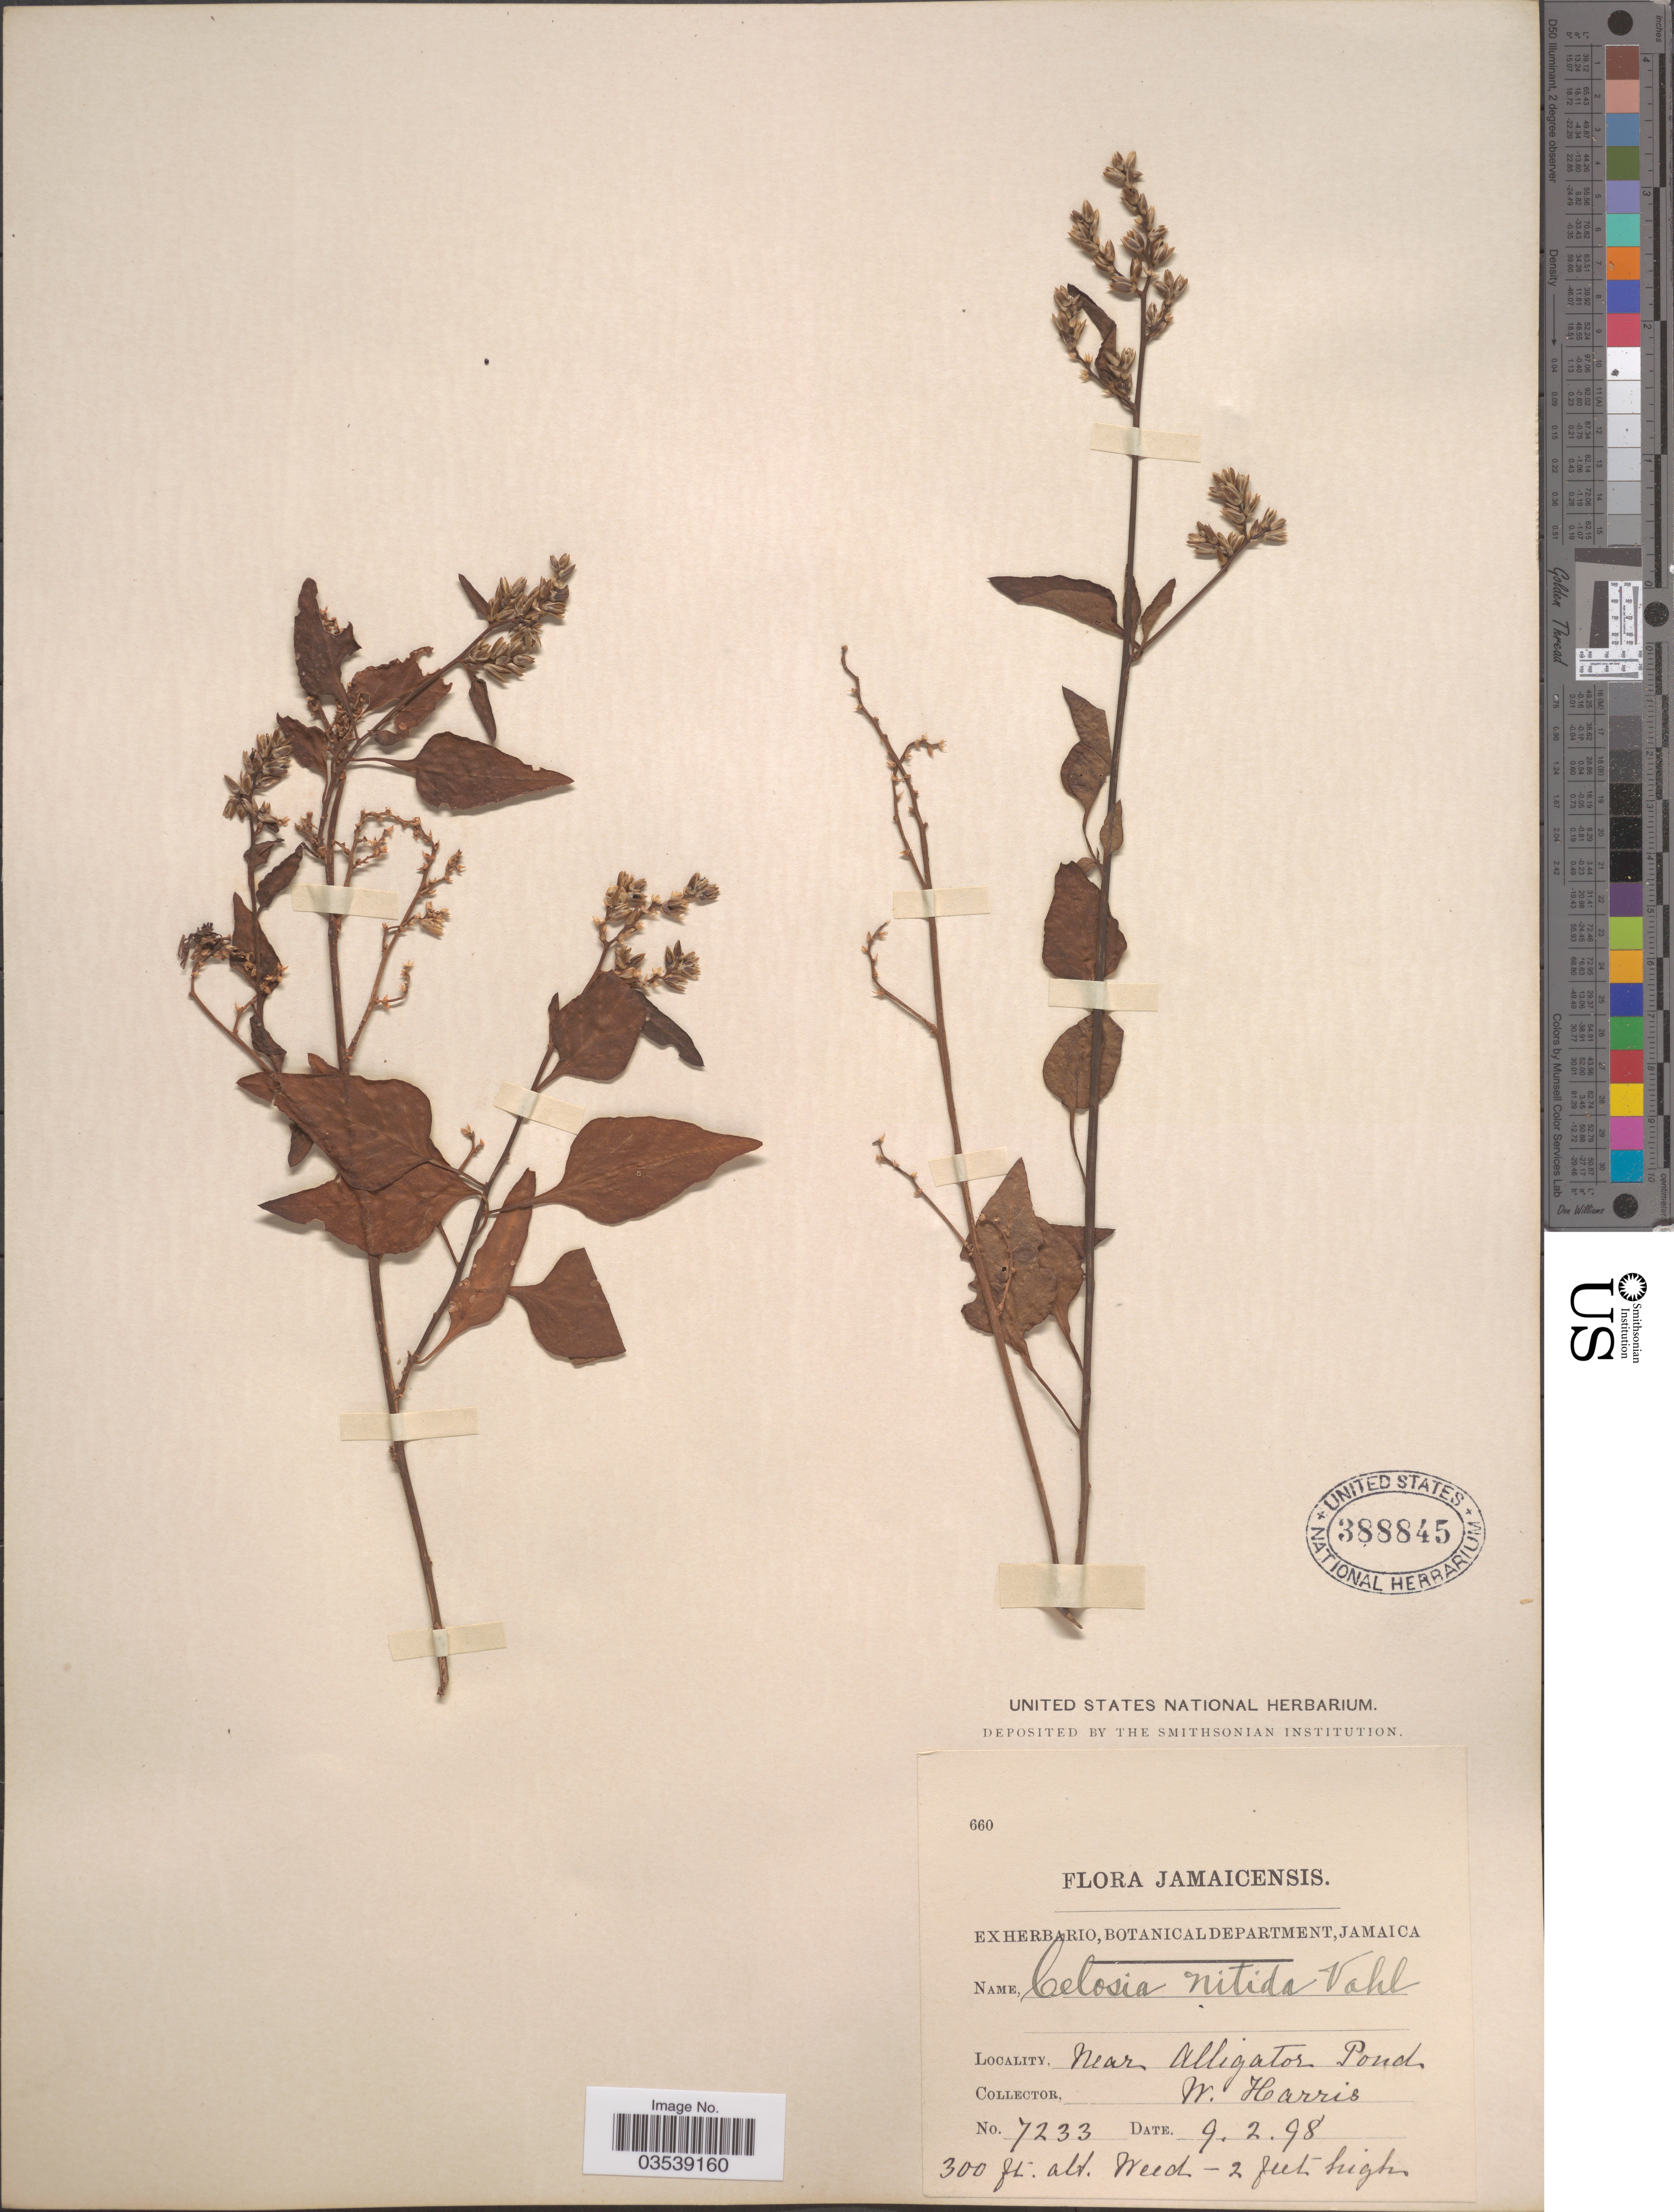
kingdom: Plantae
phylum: Tracheophyta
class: Magnoliopsida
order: Caryophyllales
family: Amaranthaceae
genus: Celosia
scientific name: Celosia nitida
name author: Vahl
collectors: W. Harris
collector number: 7233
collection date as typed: Transcribed d/m/y: 9/2/98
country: Jamaica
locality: Near Alligator Pond.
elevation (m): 91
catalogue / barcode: US 388845